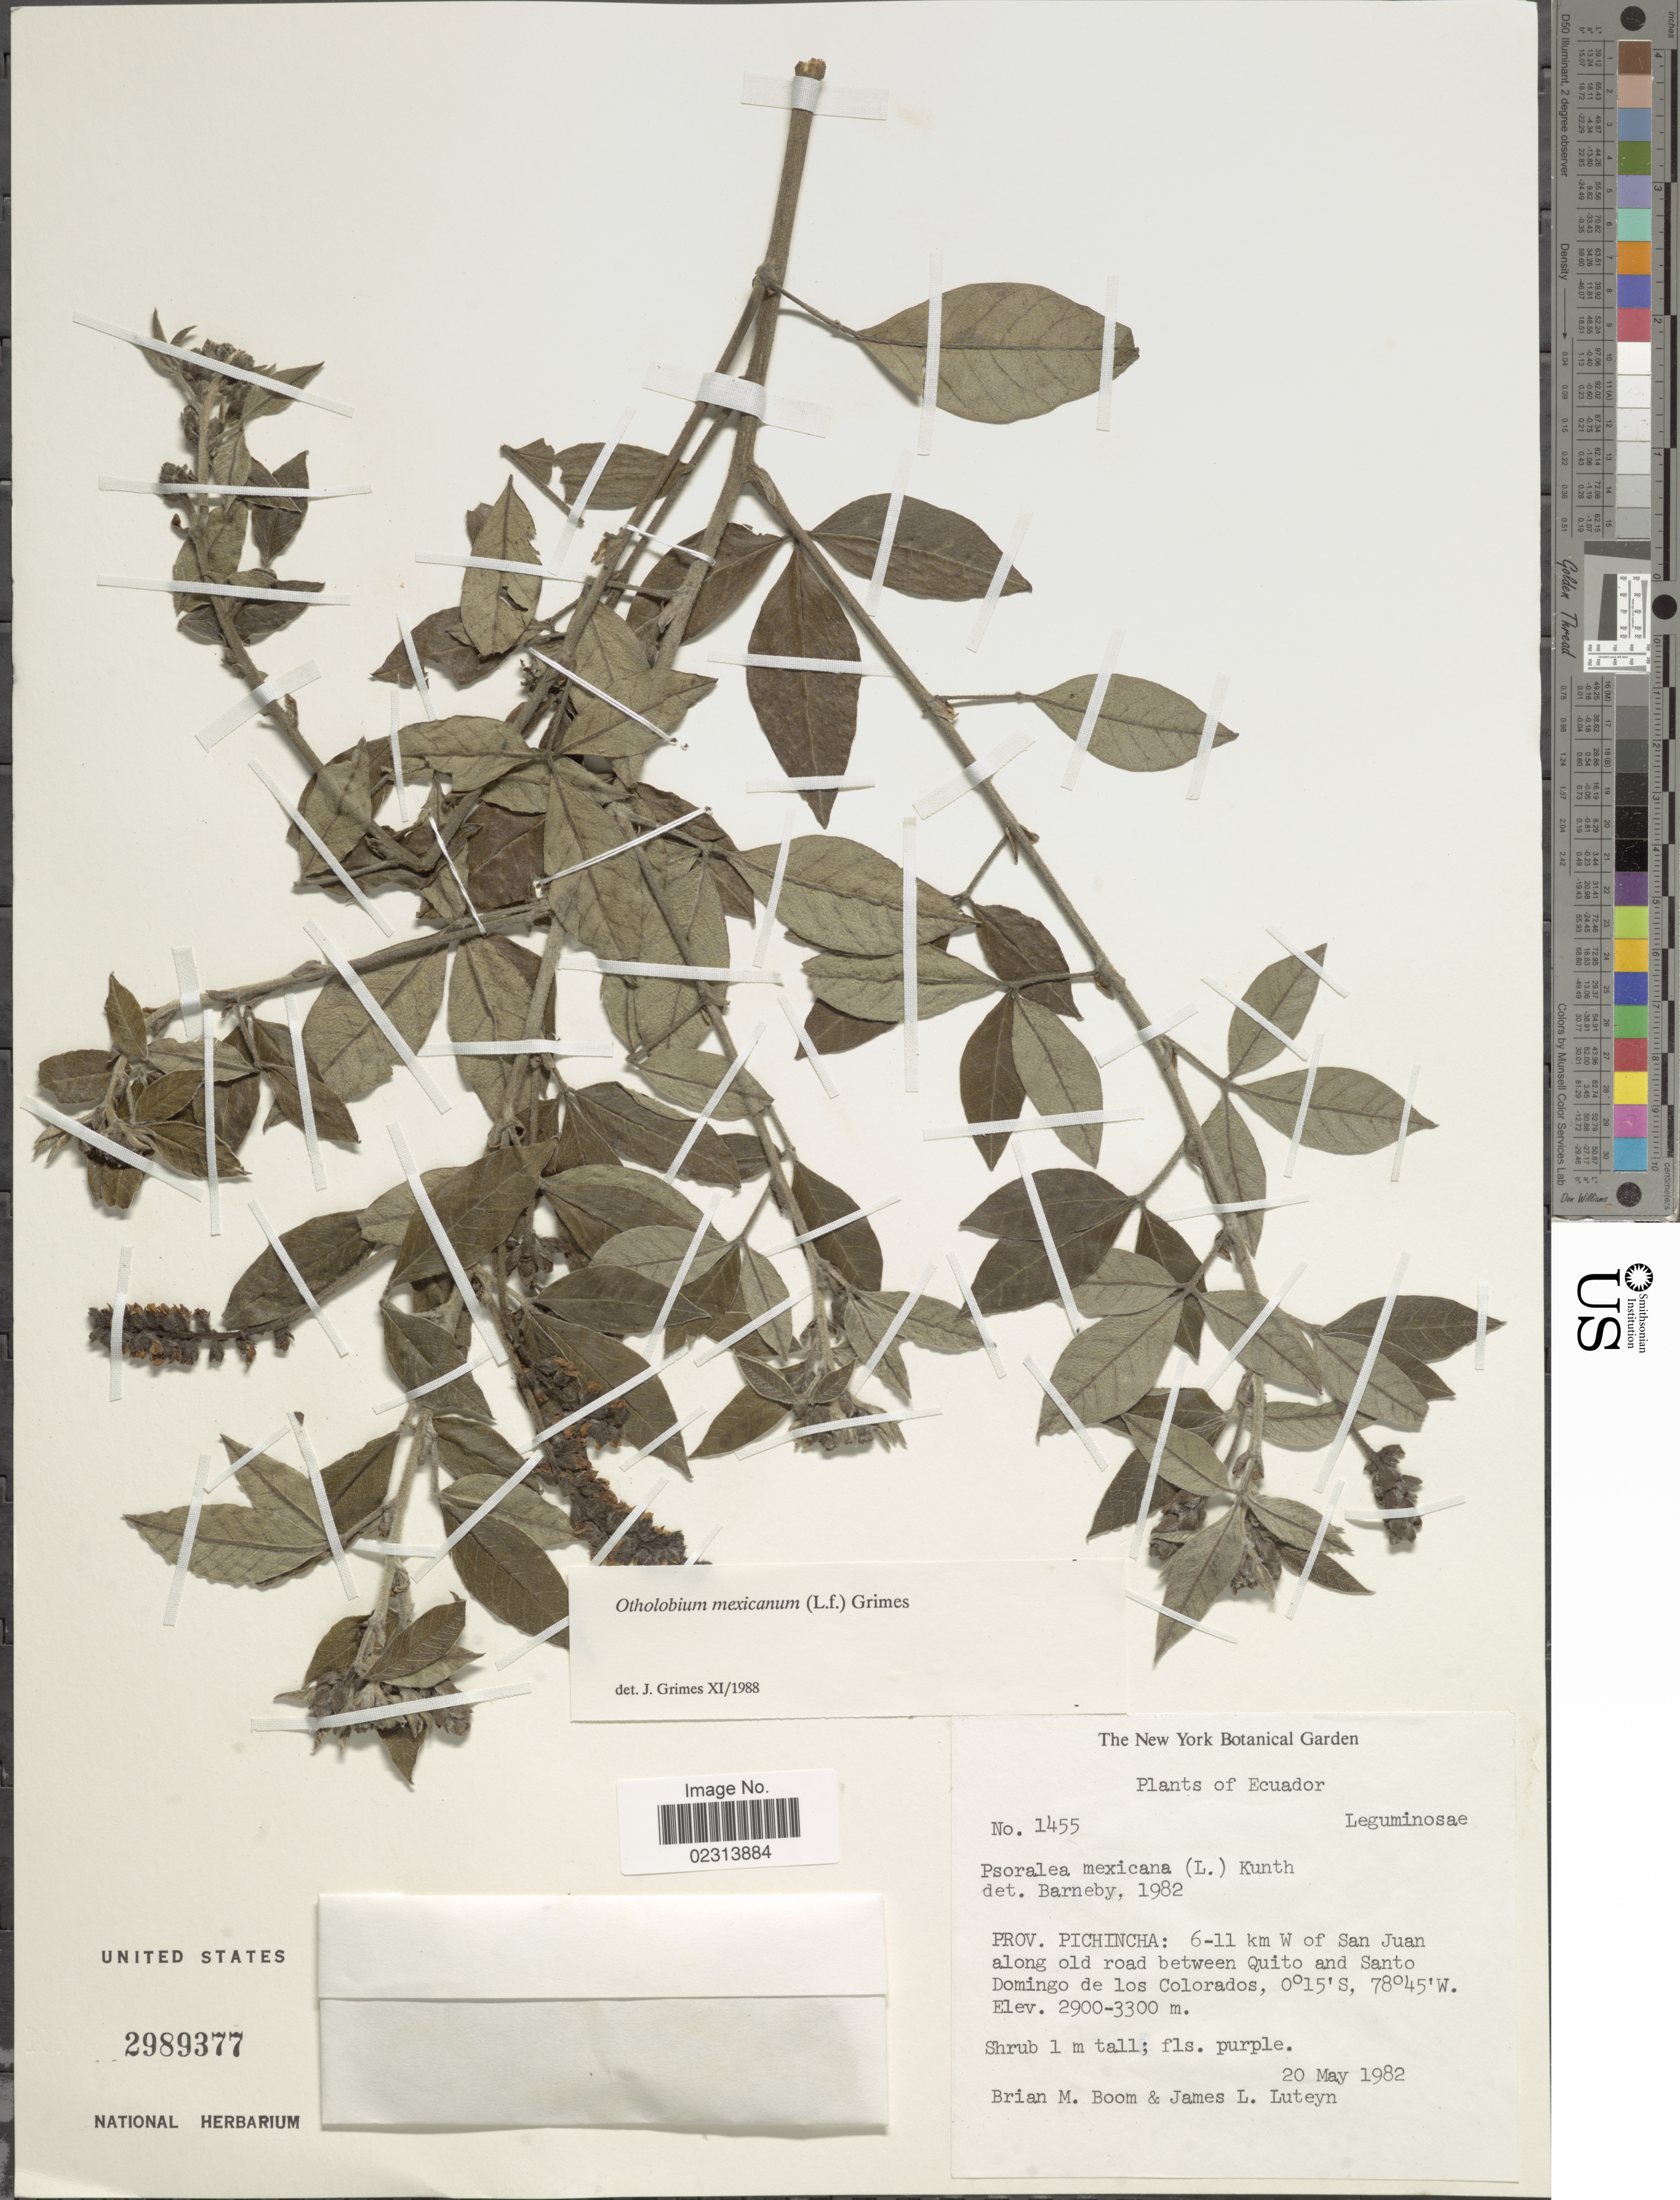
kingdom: Plantae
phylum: Tracheophyta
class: Magnoliopsida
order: Fabales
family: Fabaceae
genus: Otholobium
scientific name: Otholobium mexicanum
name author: (L. f.) J.W. Grimes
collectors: B. M. Boom & J. L. Luteyn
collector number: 1455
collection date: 1982-05-20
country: Ecuador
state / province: Pichincha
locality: Prov. Pichincha: 6-11 km W of San Juan along lod road between Quito and Santo Domingo de los Colorados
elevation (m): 2900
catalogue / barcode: US 2989377